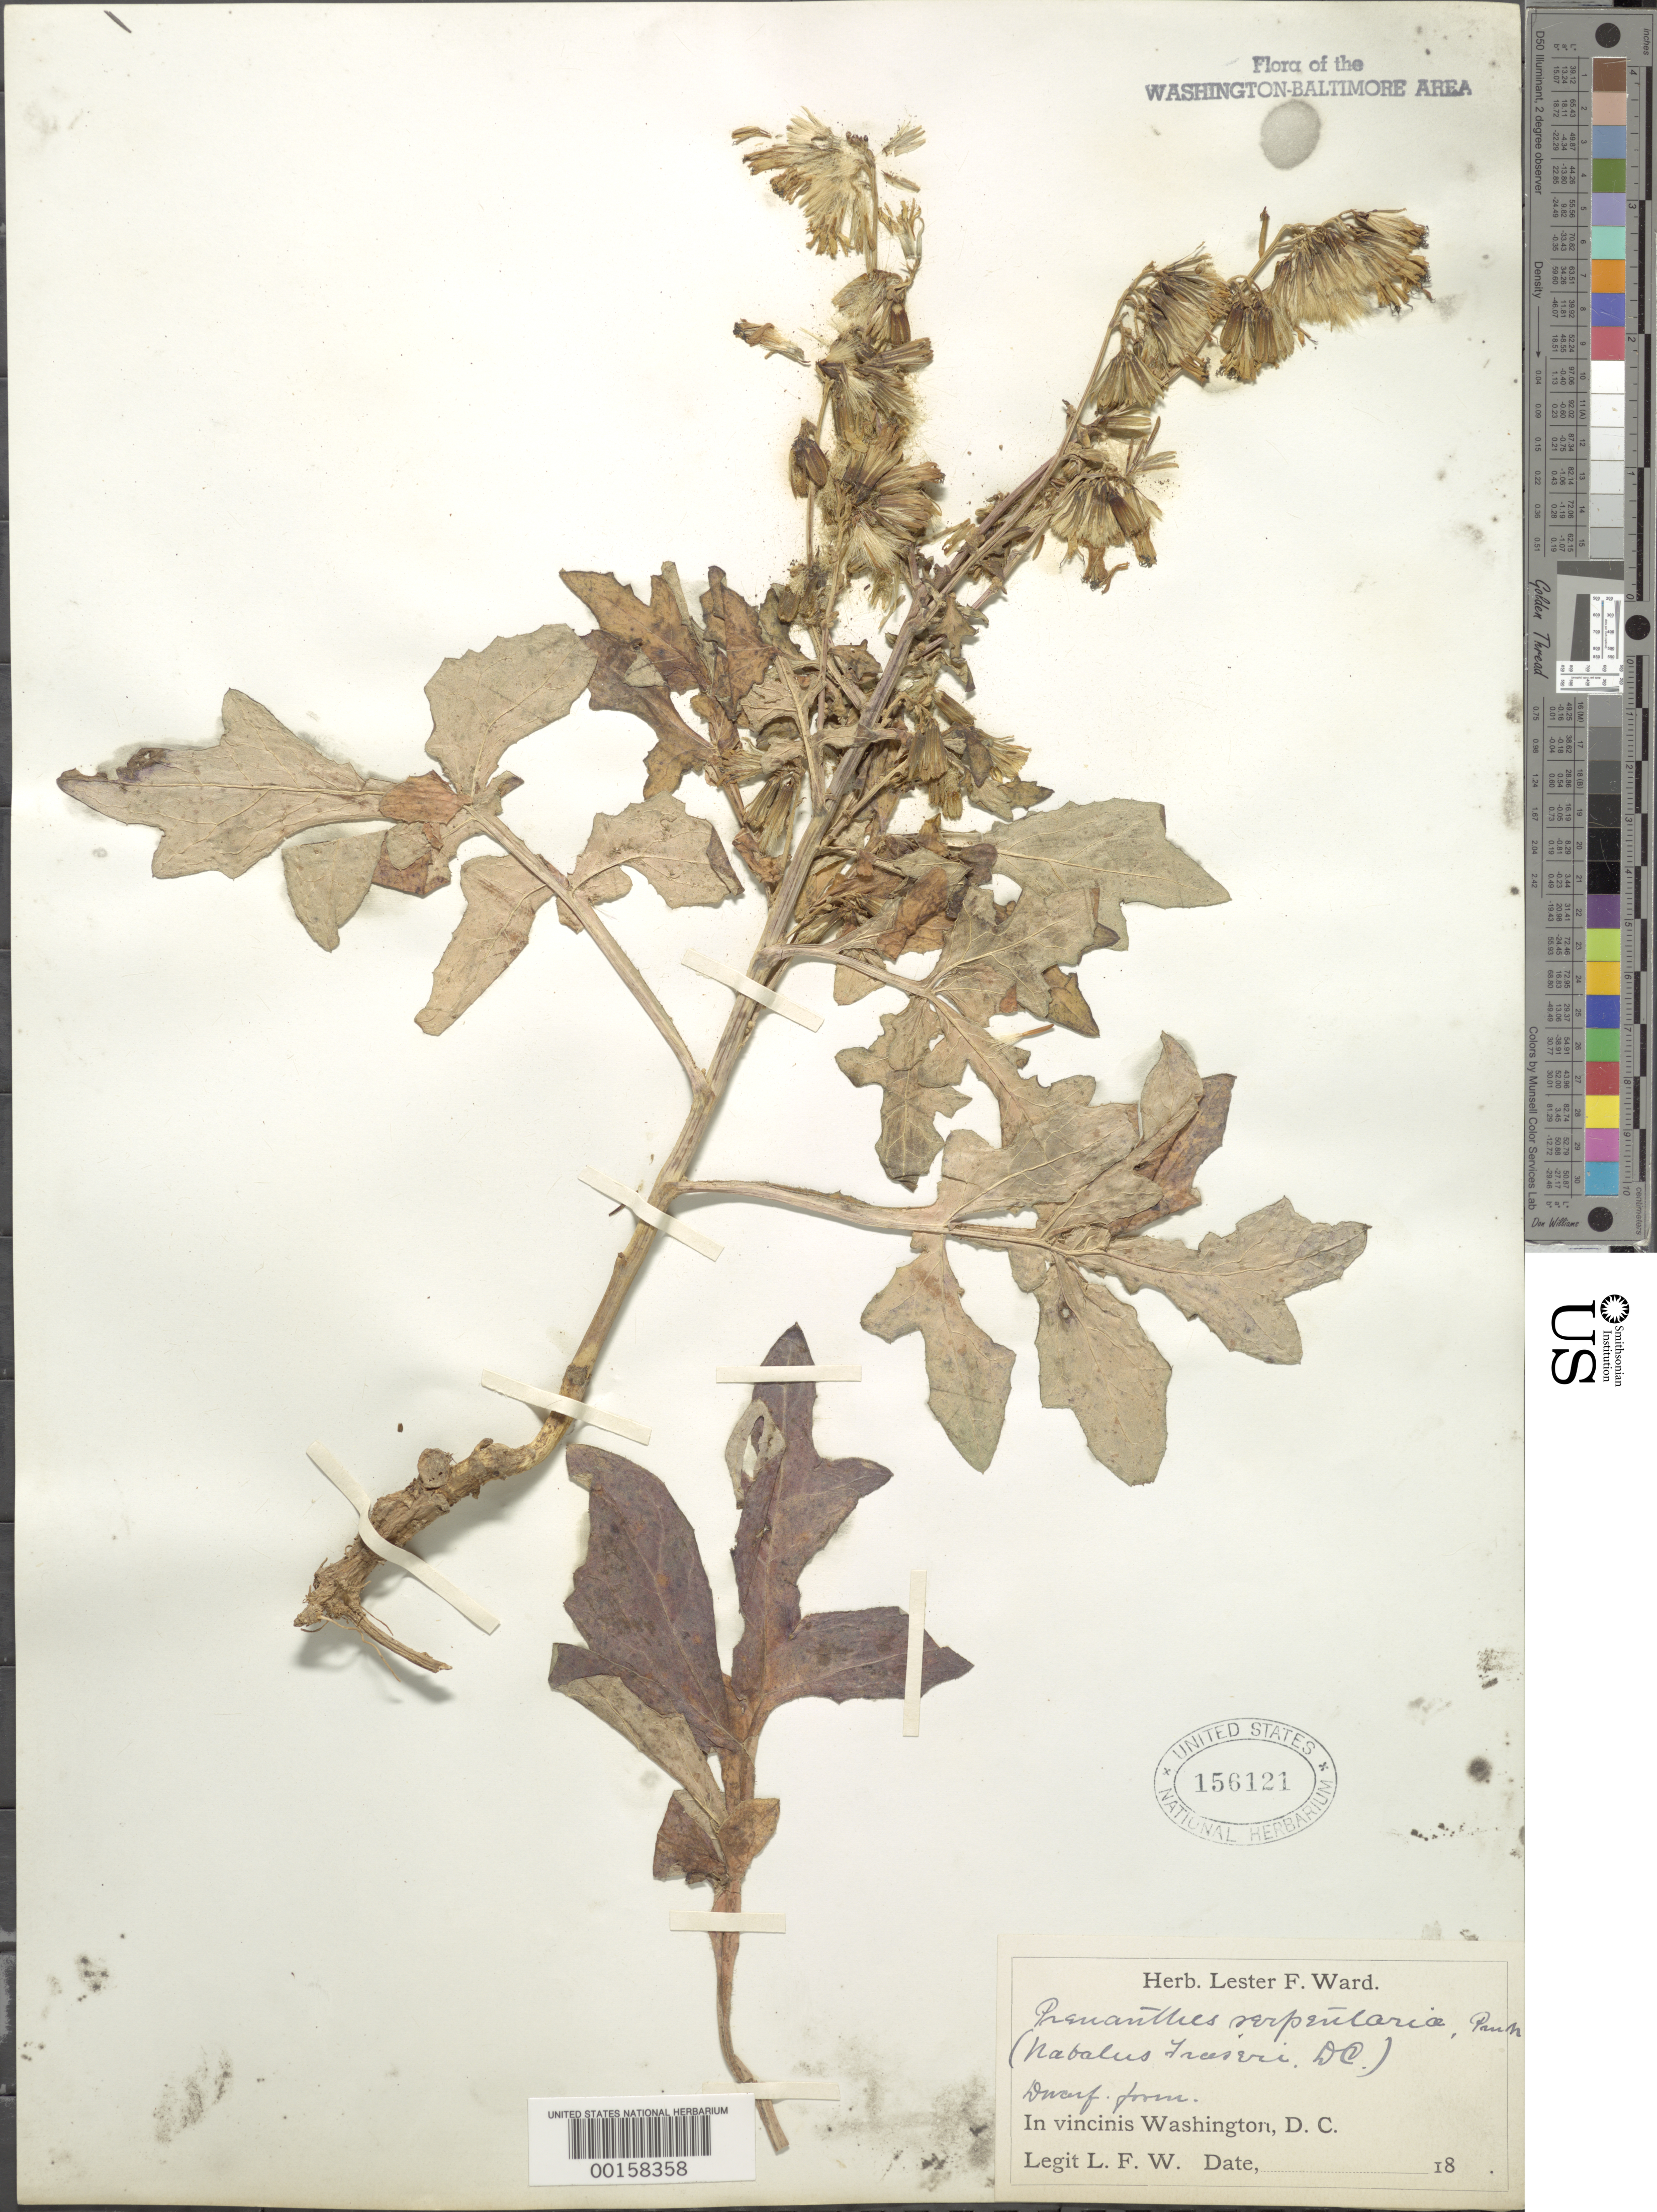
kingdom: Plantae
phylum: Tracheophyta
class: Magnoliopsida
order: Asterales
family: Asteraceae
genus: Nabalus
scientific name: Nabalus serpentarius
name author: (Pursh) Hook.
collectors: L. F. Ward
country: United States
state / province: District of Columbia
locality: DC vicinity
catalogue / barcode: US 156121